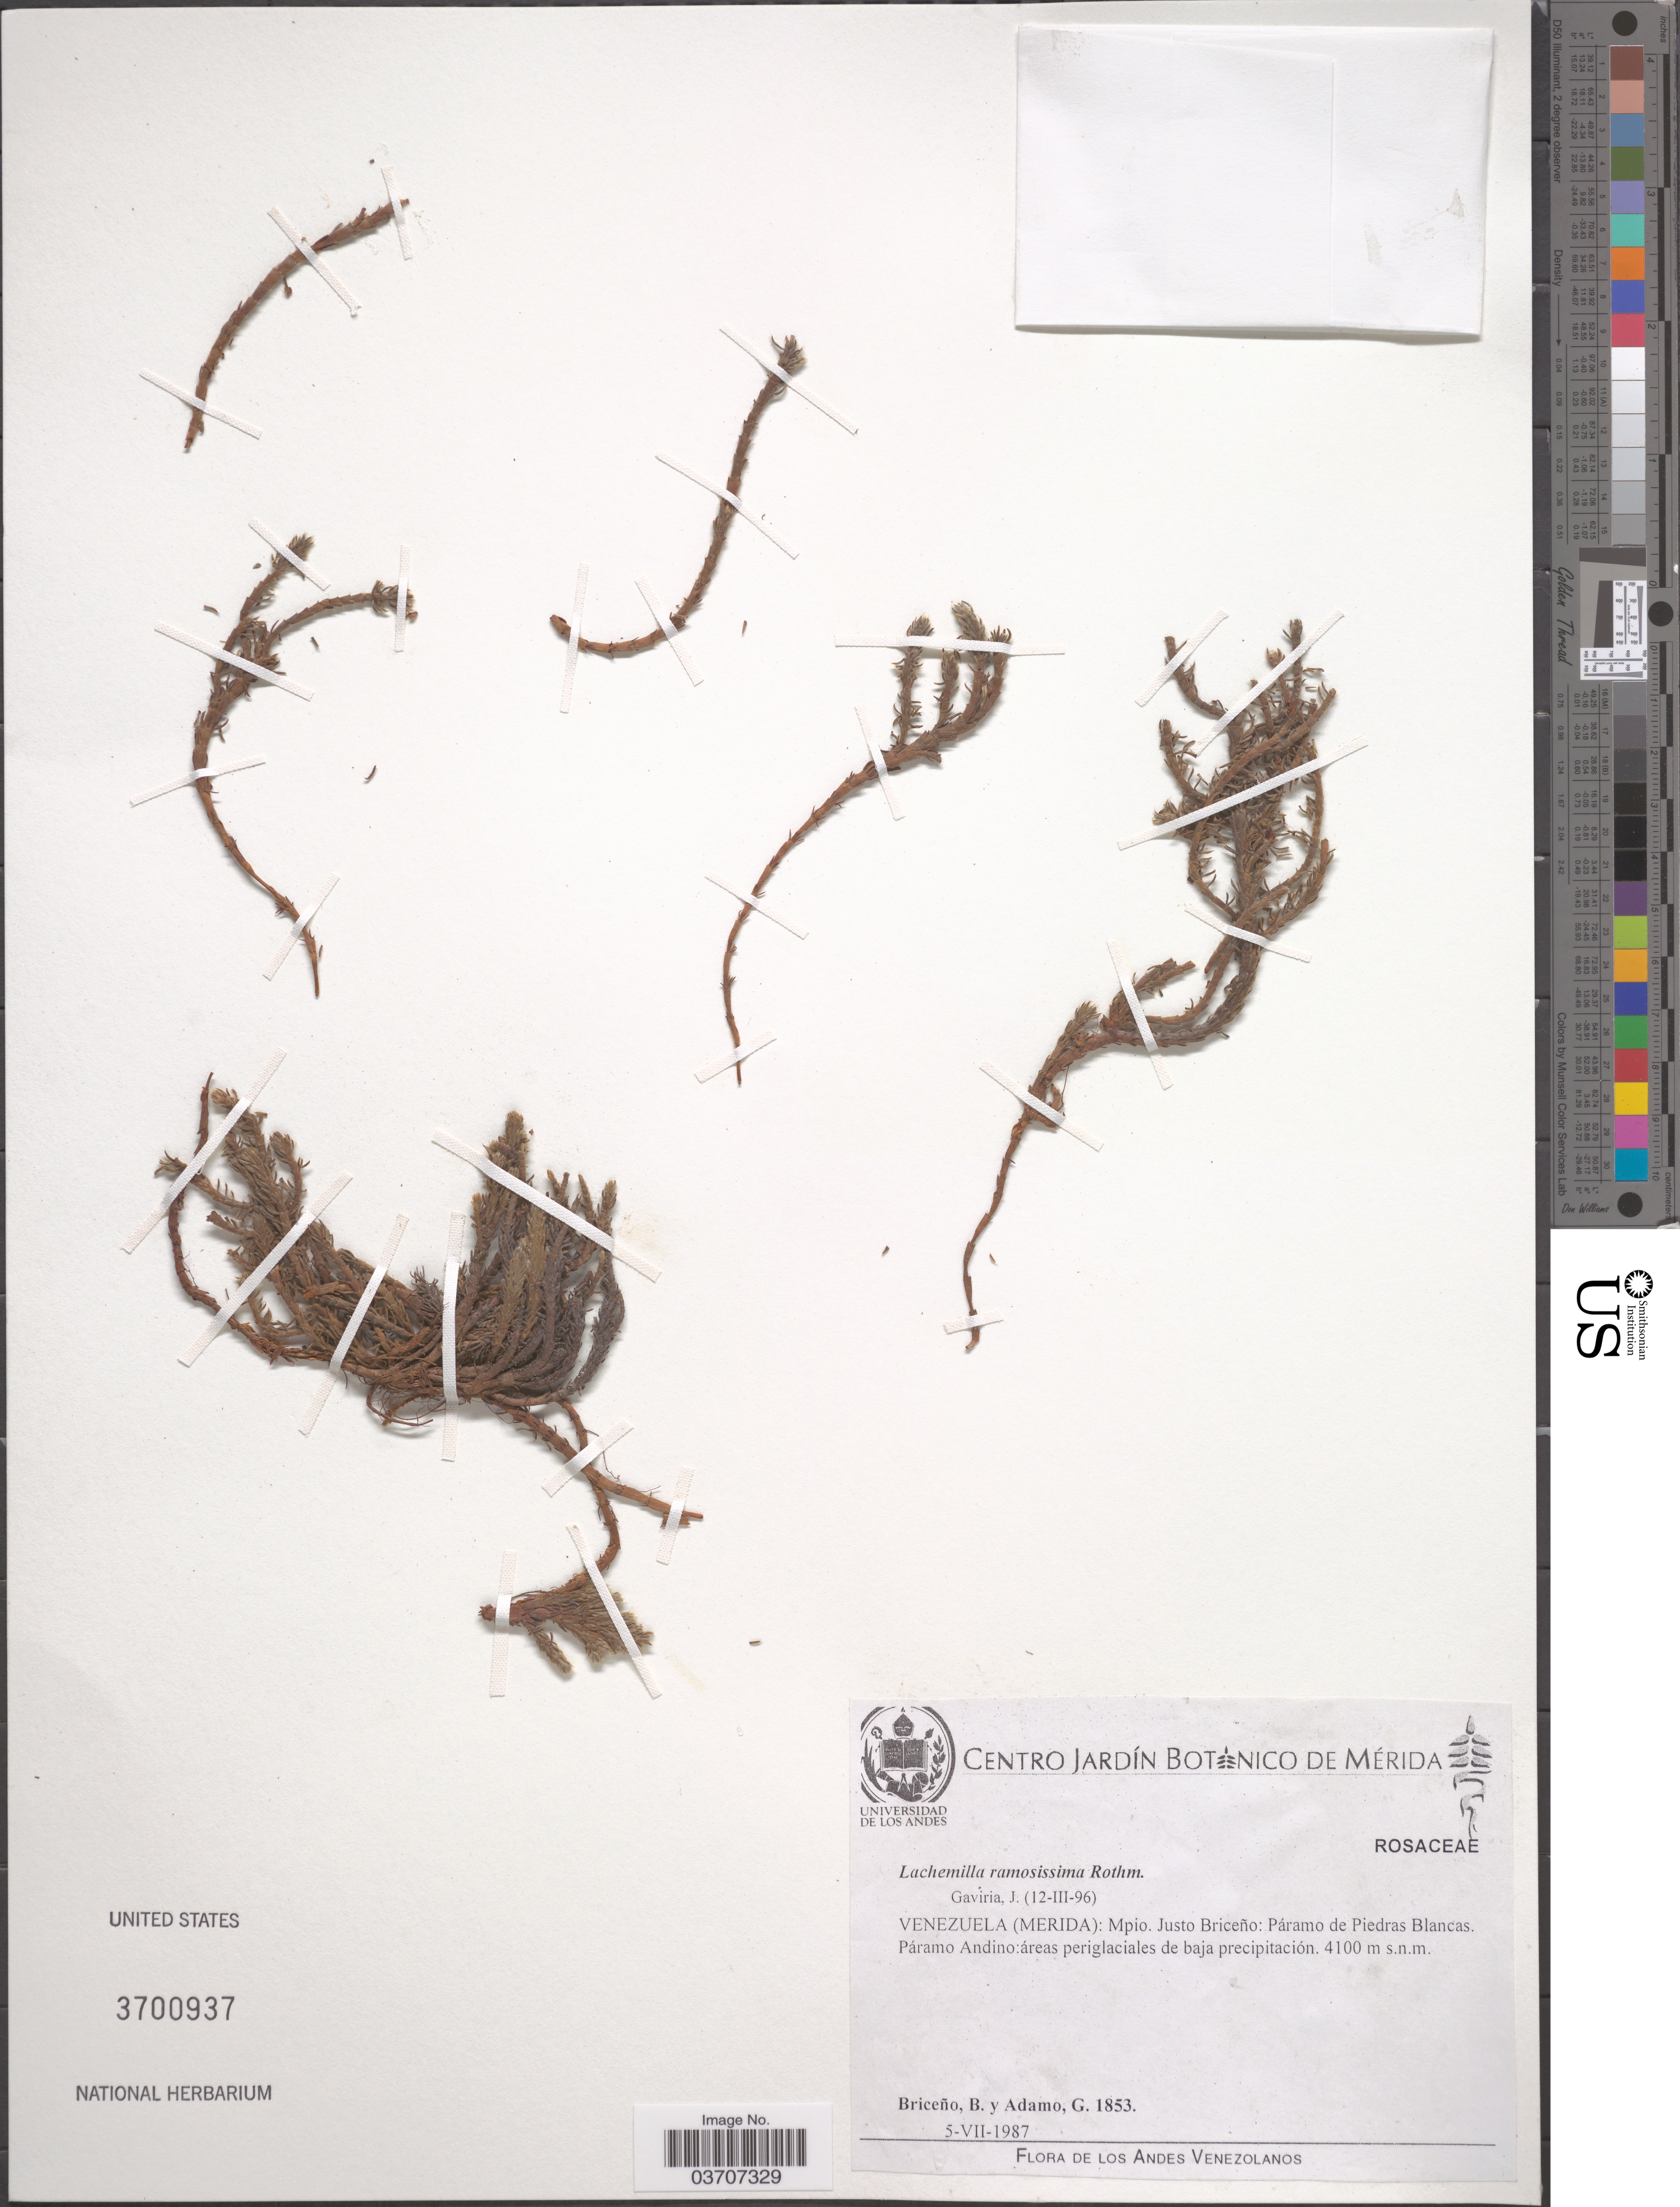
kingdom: Plantae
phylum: Tracheophyta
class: Magnoliopsida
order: Rosales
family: Rosaceae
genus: Alchemilla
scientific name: Alchemilla ramosissima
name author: Rothm.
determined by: Dorr, L. J., (BOT), Smithsonian Institution - National Museum of Natural History (UNITED STATES)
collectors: B. Briceño & G. Adamo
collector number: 1853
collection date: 1987-07-05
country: Venezuela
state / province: Merida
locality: Mpio. Justo Briceño: Páramo de Piedras Blancas. Páramo Andino.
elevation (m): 4100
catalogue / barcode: US 3700937